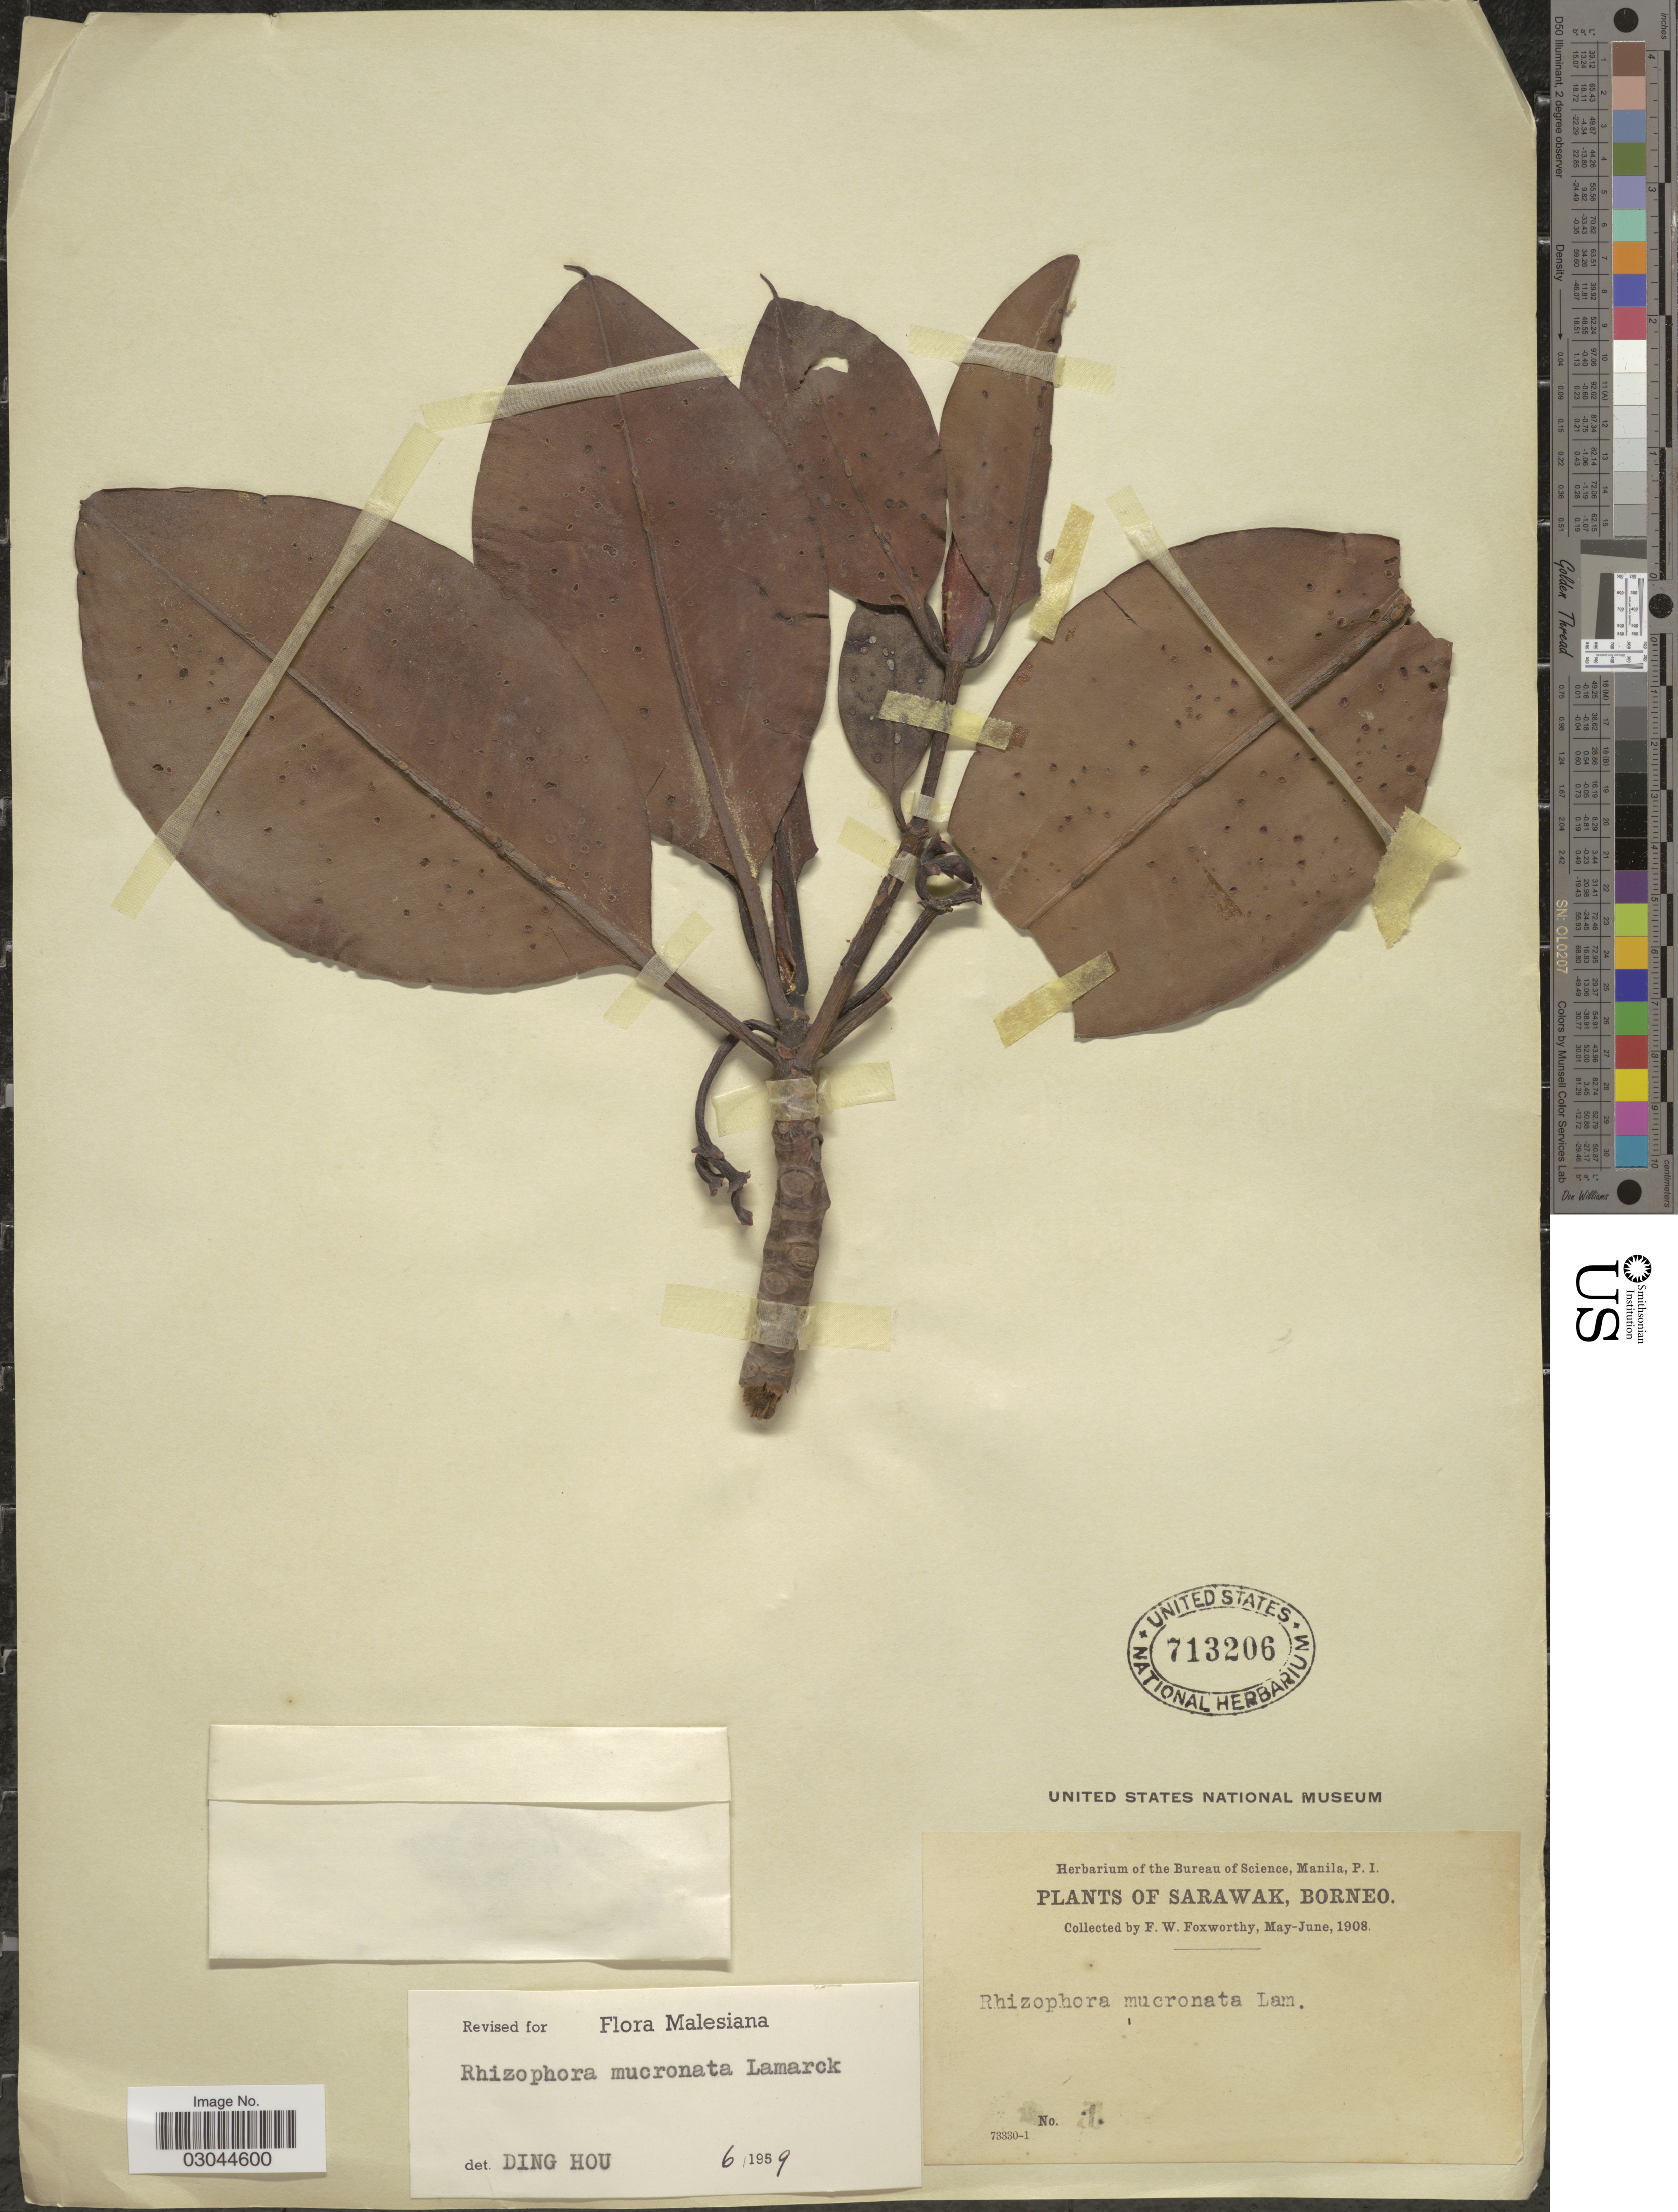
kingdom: Plantae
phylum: Tracheophyta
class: Magnoliopsida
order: Malpighiales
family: Rhizophoraceae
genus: Rhizophora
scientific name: Rhizophora mucronata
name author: Lam.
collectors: F. W. Foxworthy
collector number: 1*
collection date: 1908-05/1908-06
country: Malaysia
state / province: Sarawak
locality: Borneo.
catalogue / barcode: US 713206